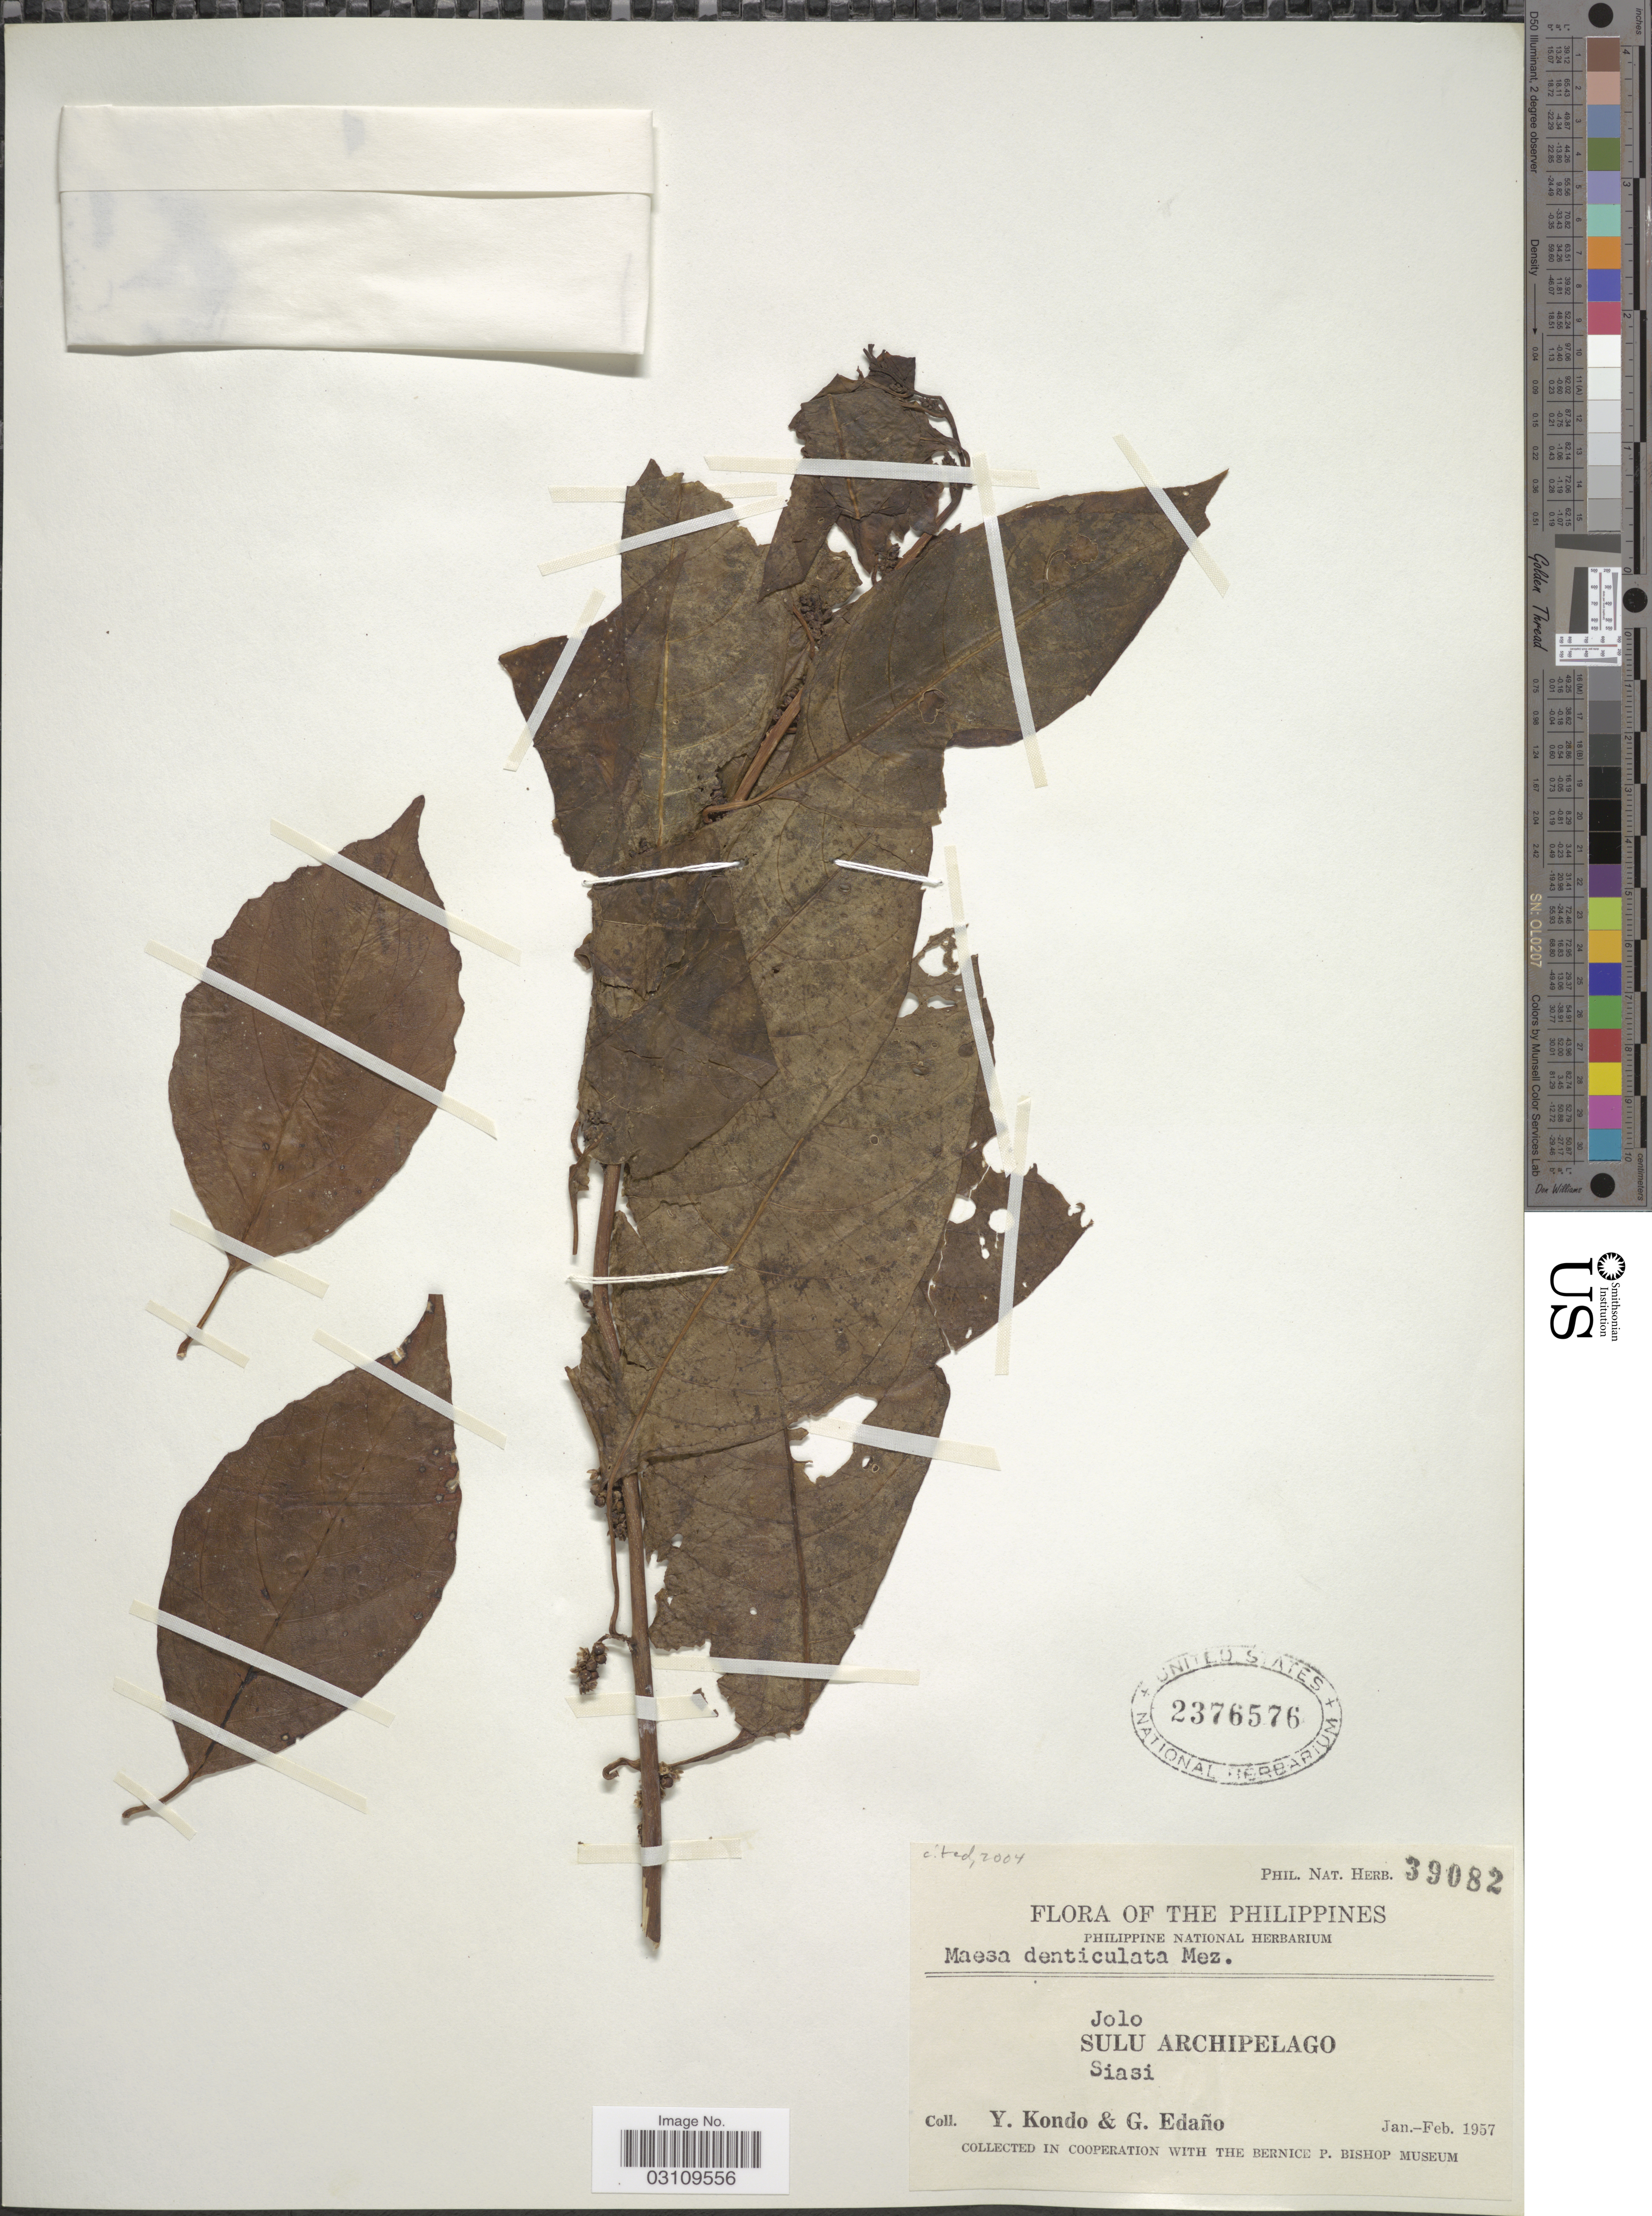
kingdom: Plantae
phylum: Tracheophyta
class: Magnoliopsida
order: Ericales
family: Primulaceae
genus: Maesa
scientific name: Maesa denticulata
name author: Mez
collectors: Y. Kondo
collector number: Phil. Nat. Herb. 39082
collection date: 1957-01/1957-02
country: Philippines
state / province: Muslim Mindanao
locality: Jolo, Sulu Archipelago, Siasi.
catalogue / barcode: US 2376576